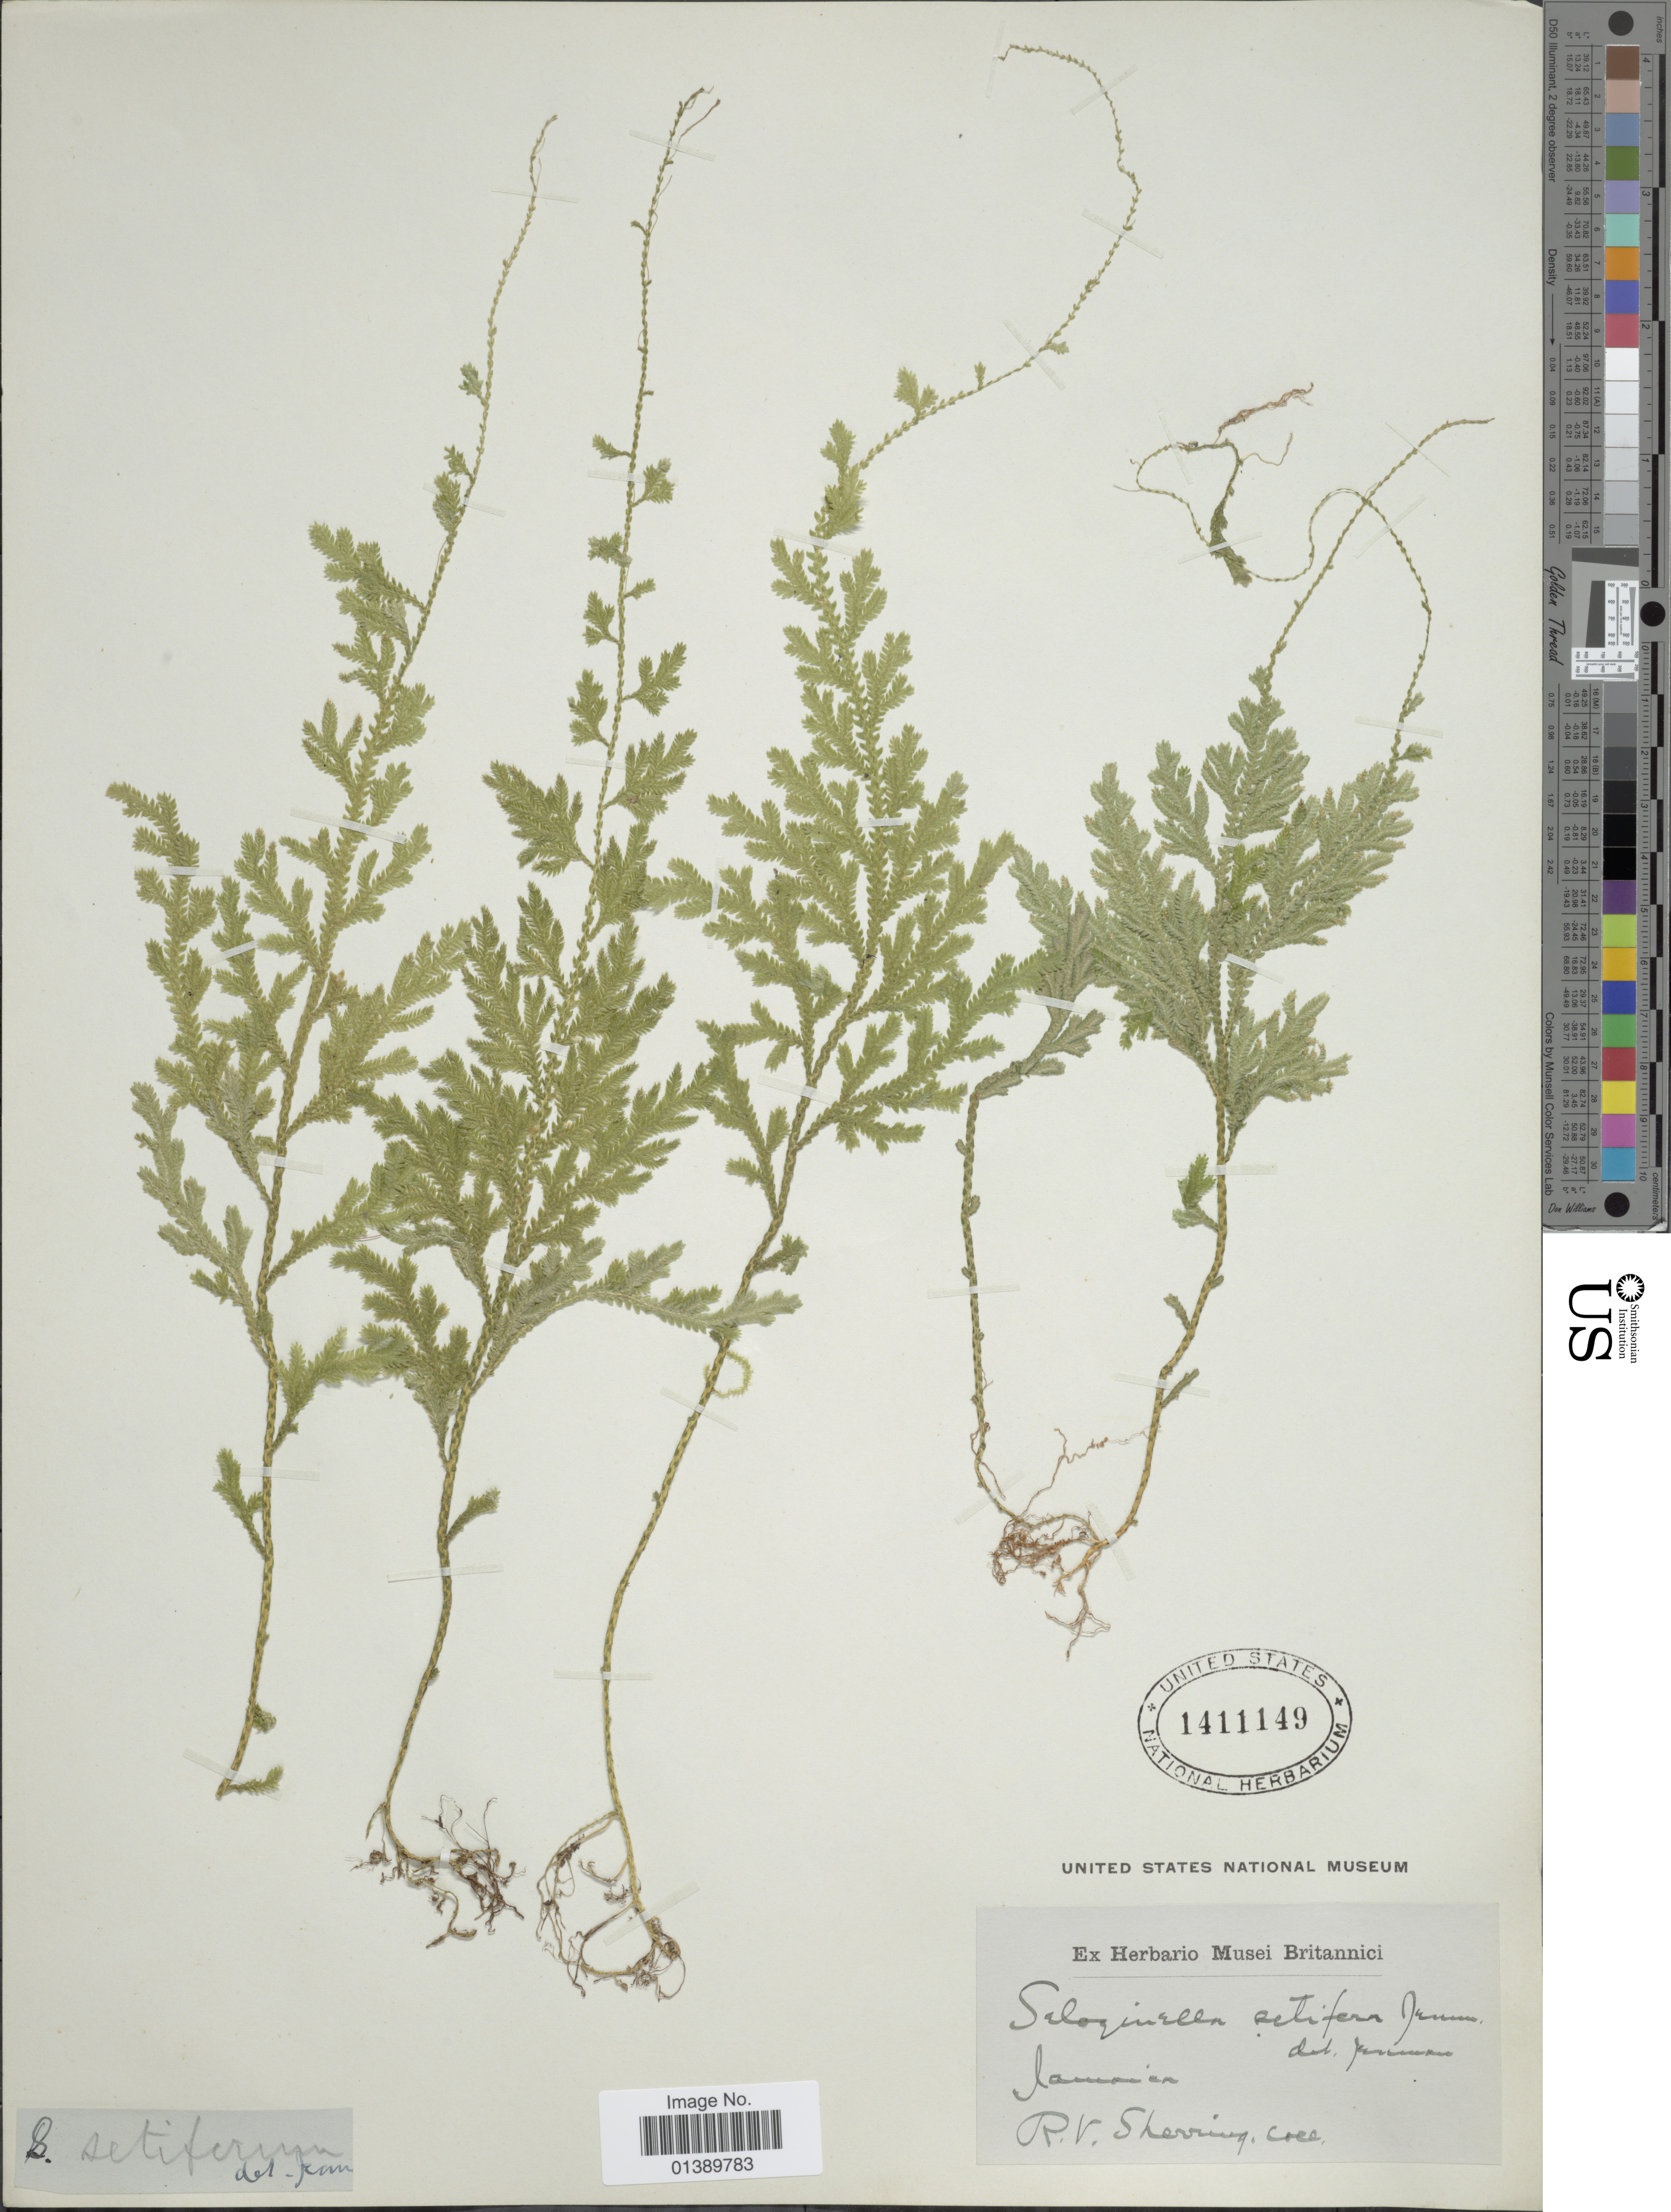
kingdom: Plantae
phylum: Tracheophyta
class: Lycopodiopsida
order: Selaginellales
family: Selaginellaceae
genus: Selaginella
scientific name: Selaginella heterodonta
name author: (Desv.) Hieron.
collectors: R. Sherring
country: Jamaica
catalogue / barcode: US 1411149